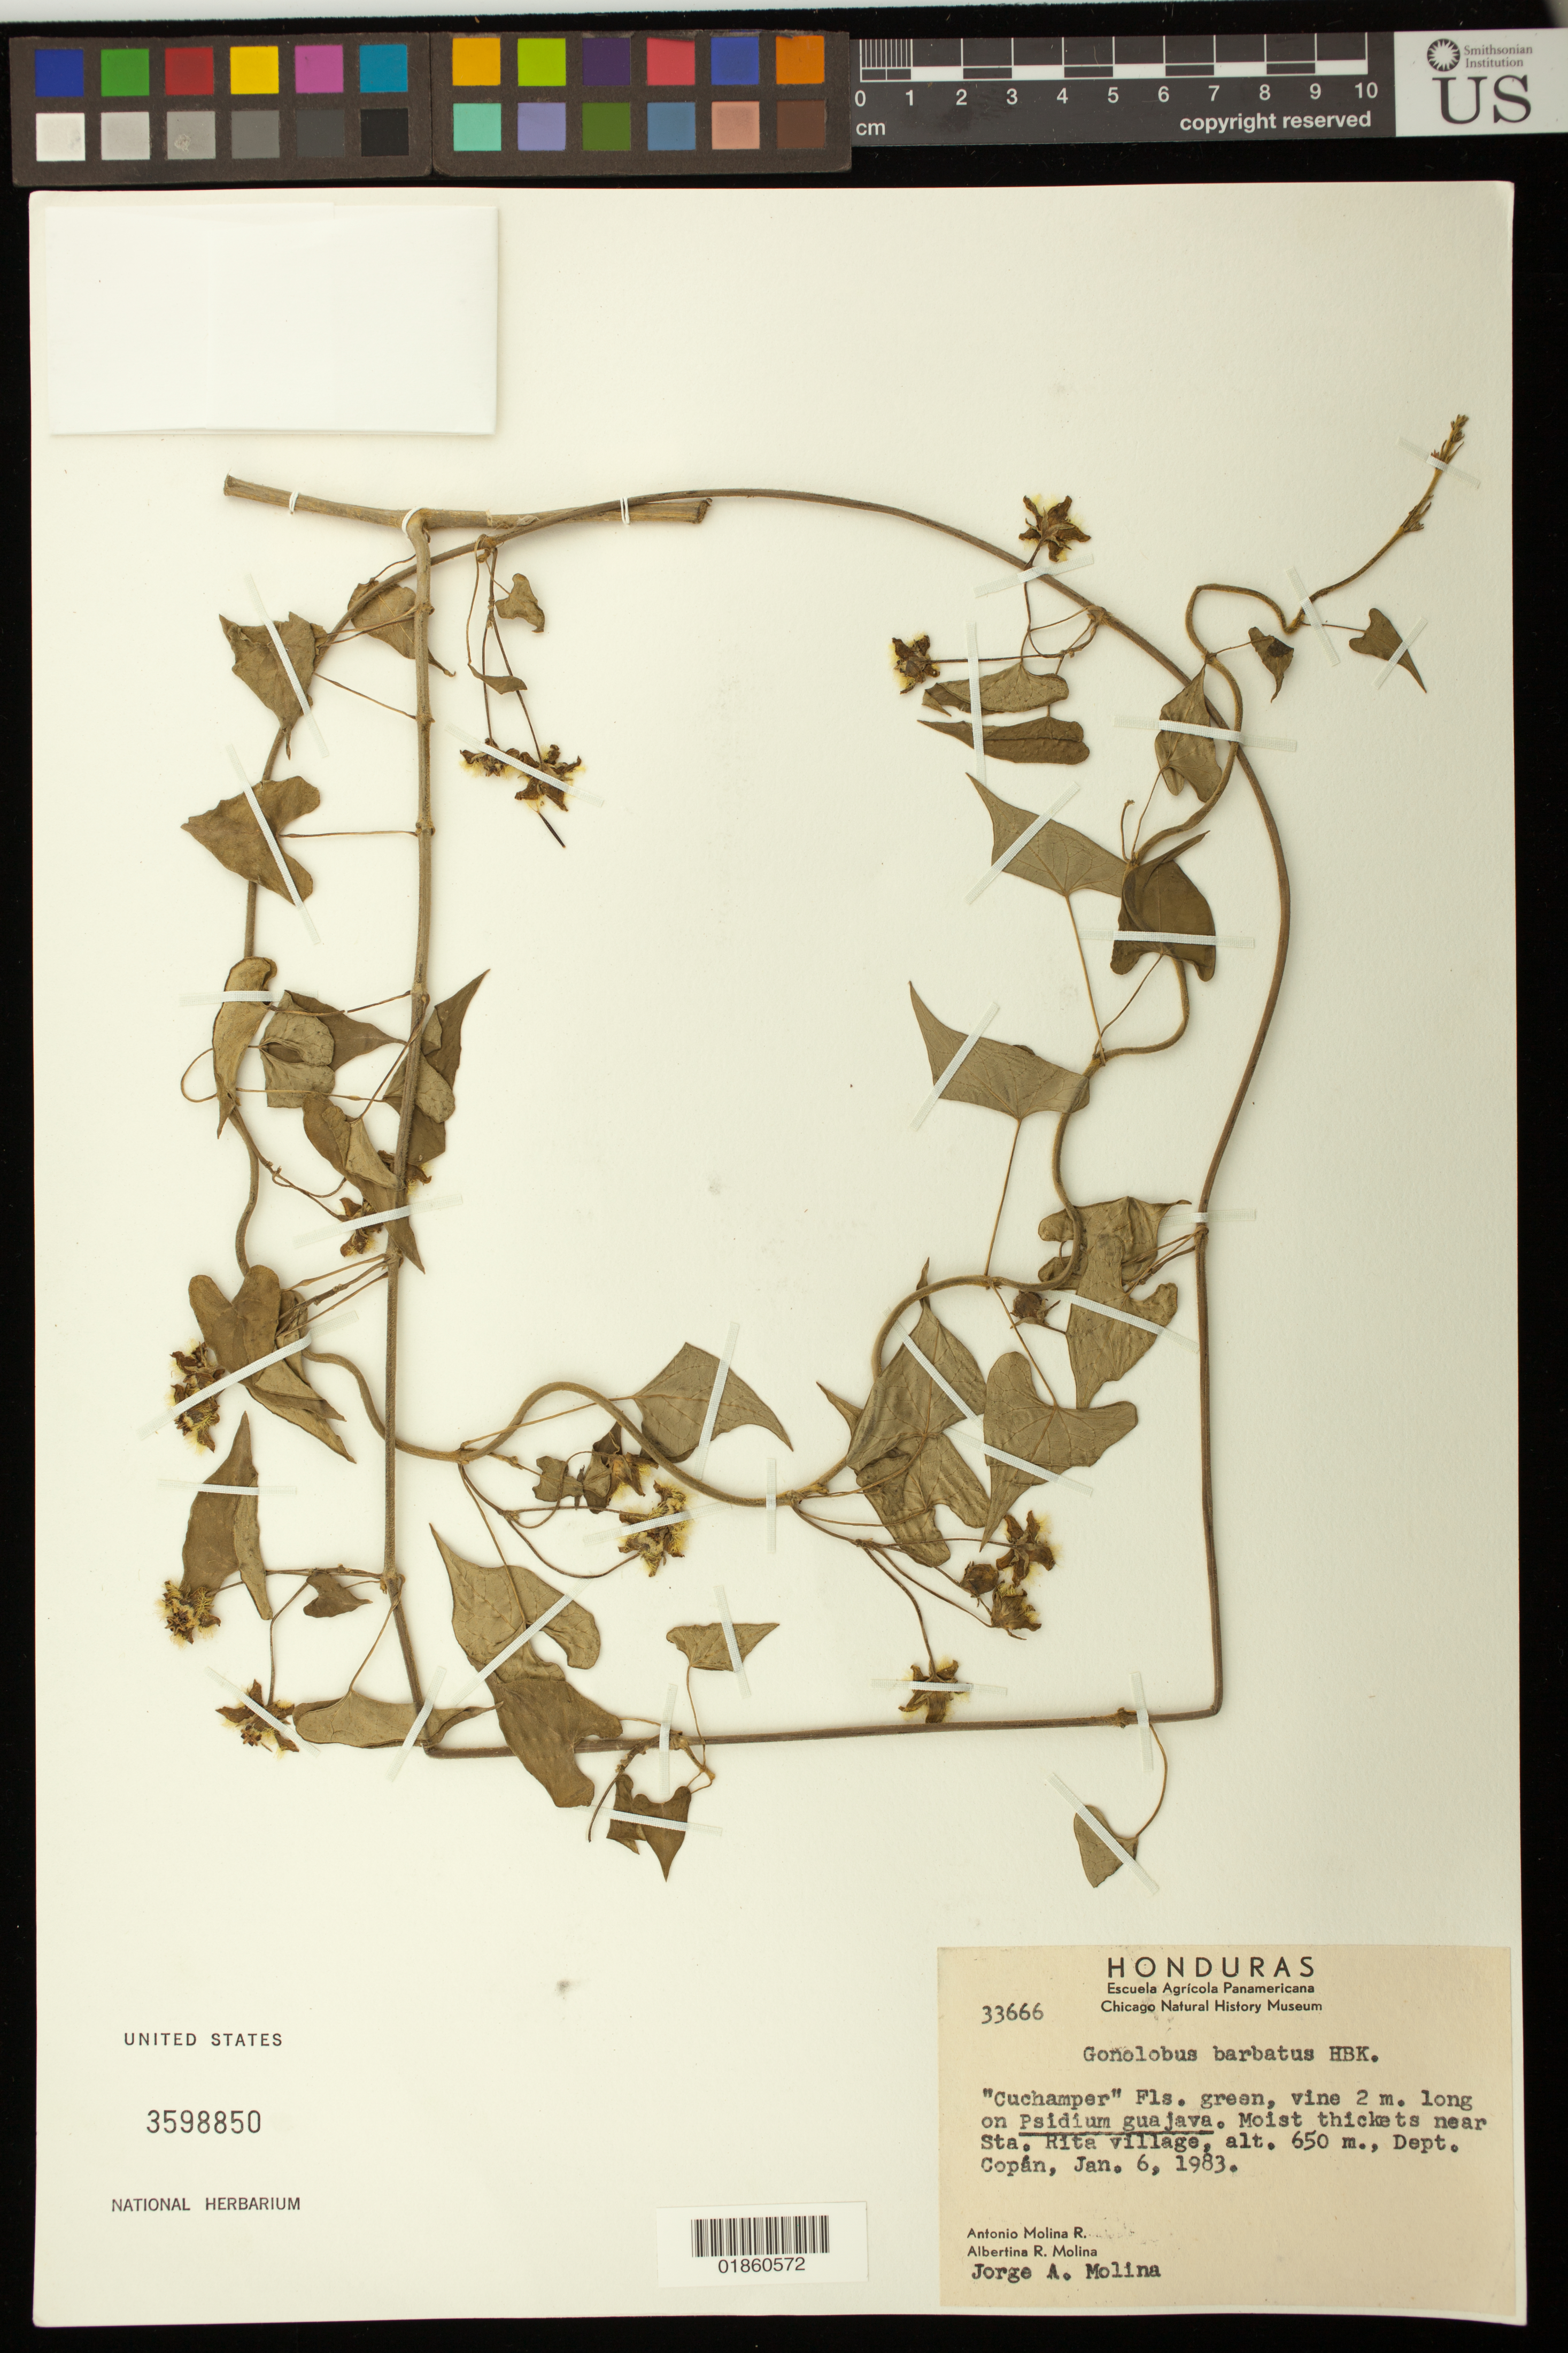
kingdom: Plantae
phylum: Tracheophyta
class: Magnoliopsida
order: Gentianales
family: Apocynaceae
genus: Gonolobus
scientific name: Gonolobus barbatus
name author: Kunth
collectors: A. Molina R., A. R. Molina & J. A. Molina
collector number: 33666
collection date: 1983-01-06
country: Honduras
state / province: Copán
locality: Near Sta. Rita village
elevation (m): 650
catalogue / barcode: US 3598850